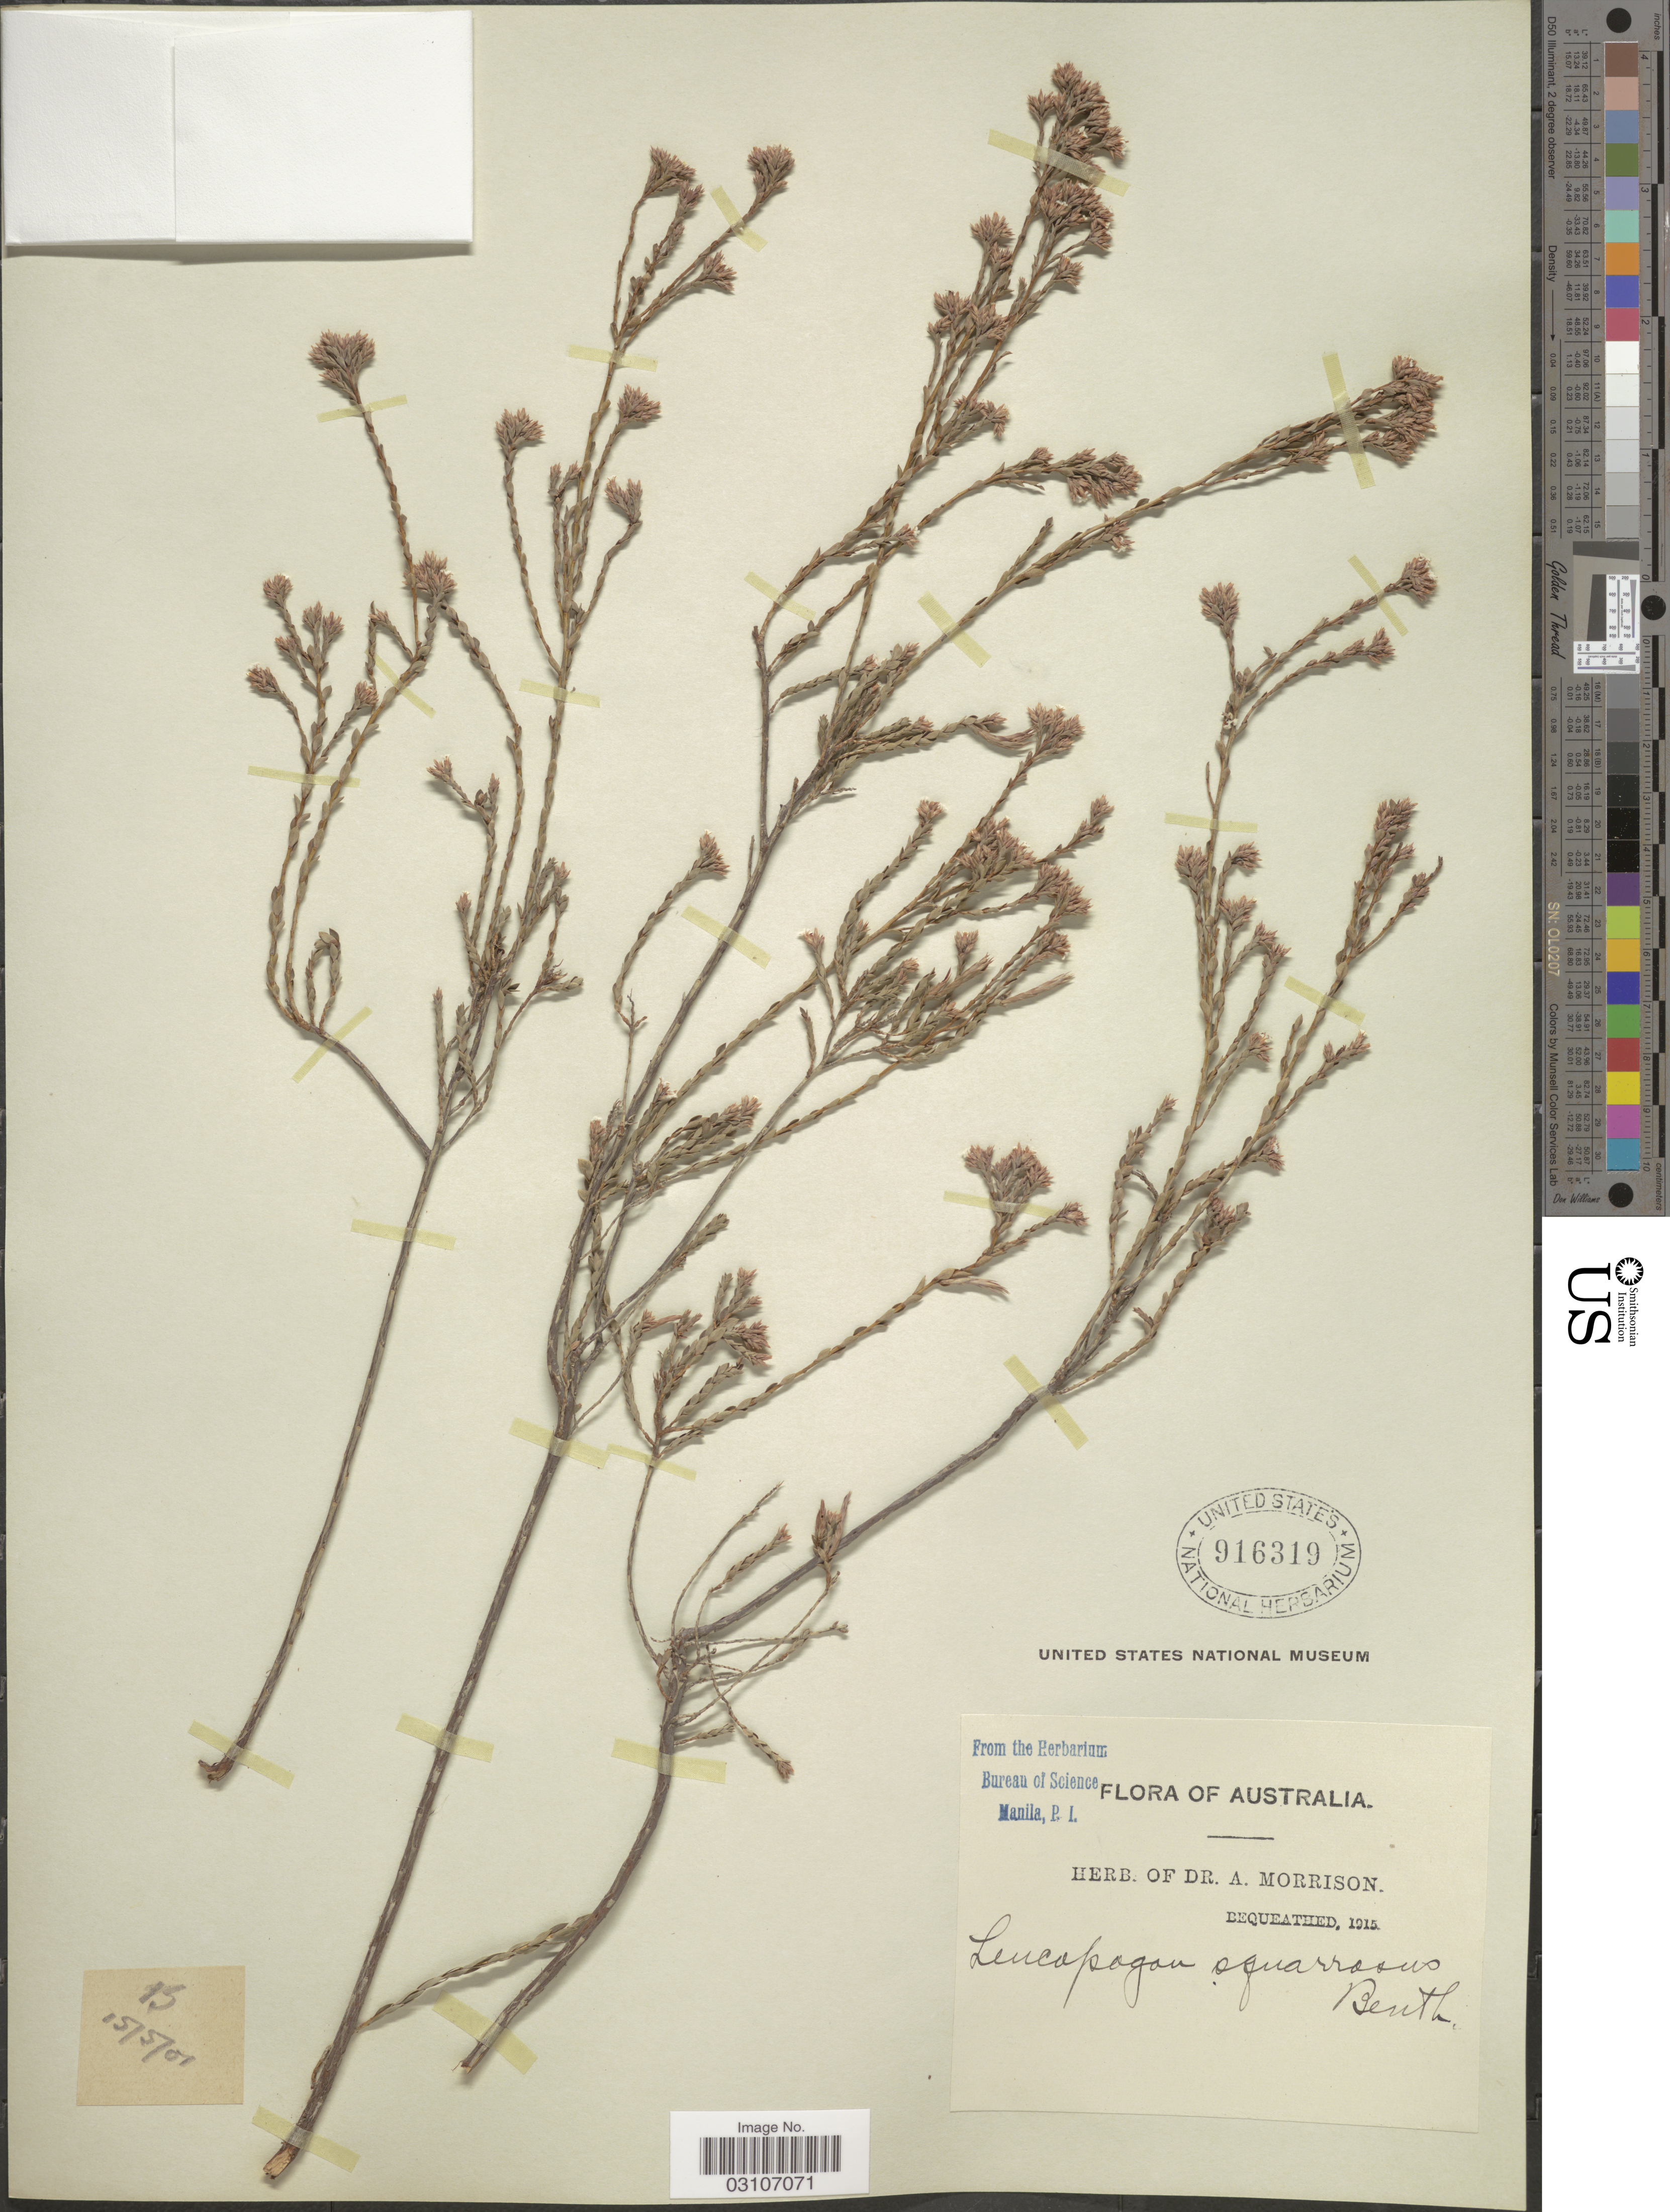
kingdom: Plantae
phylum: Tracheophyta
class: Magnoliopsida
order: Ericales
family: Ericaceae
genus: Leucopogon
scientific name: Leucopogon squarrosus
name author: Benth.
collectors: ex herb. Dr. A. Morrison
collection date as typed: Transcribed d/m/y: 15/5/1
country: Australia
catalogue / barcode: US 916319